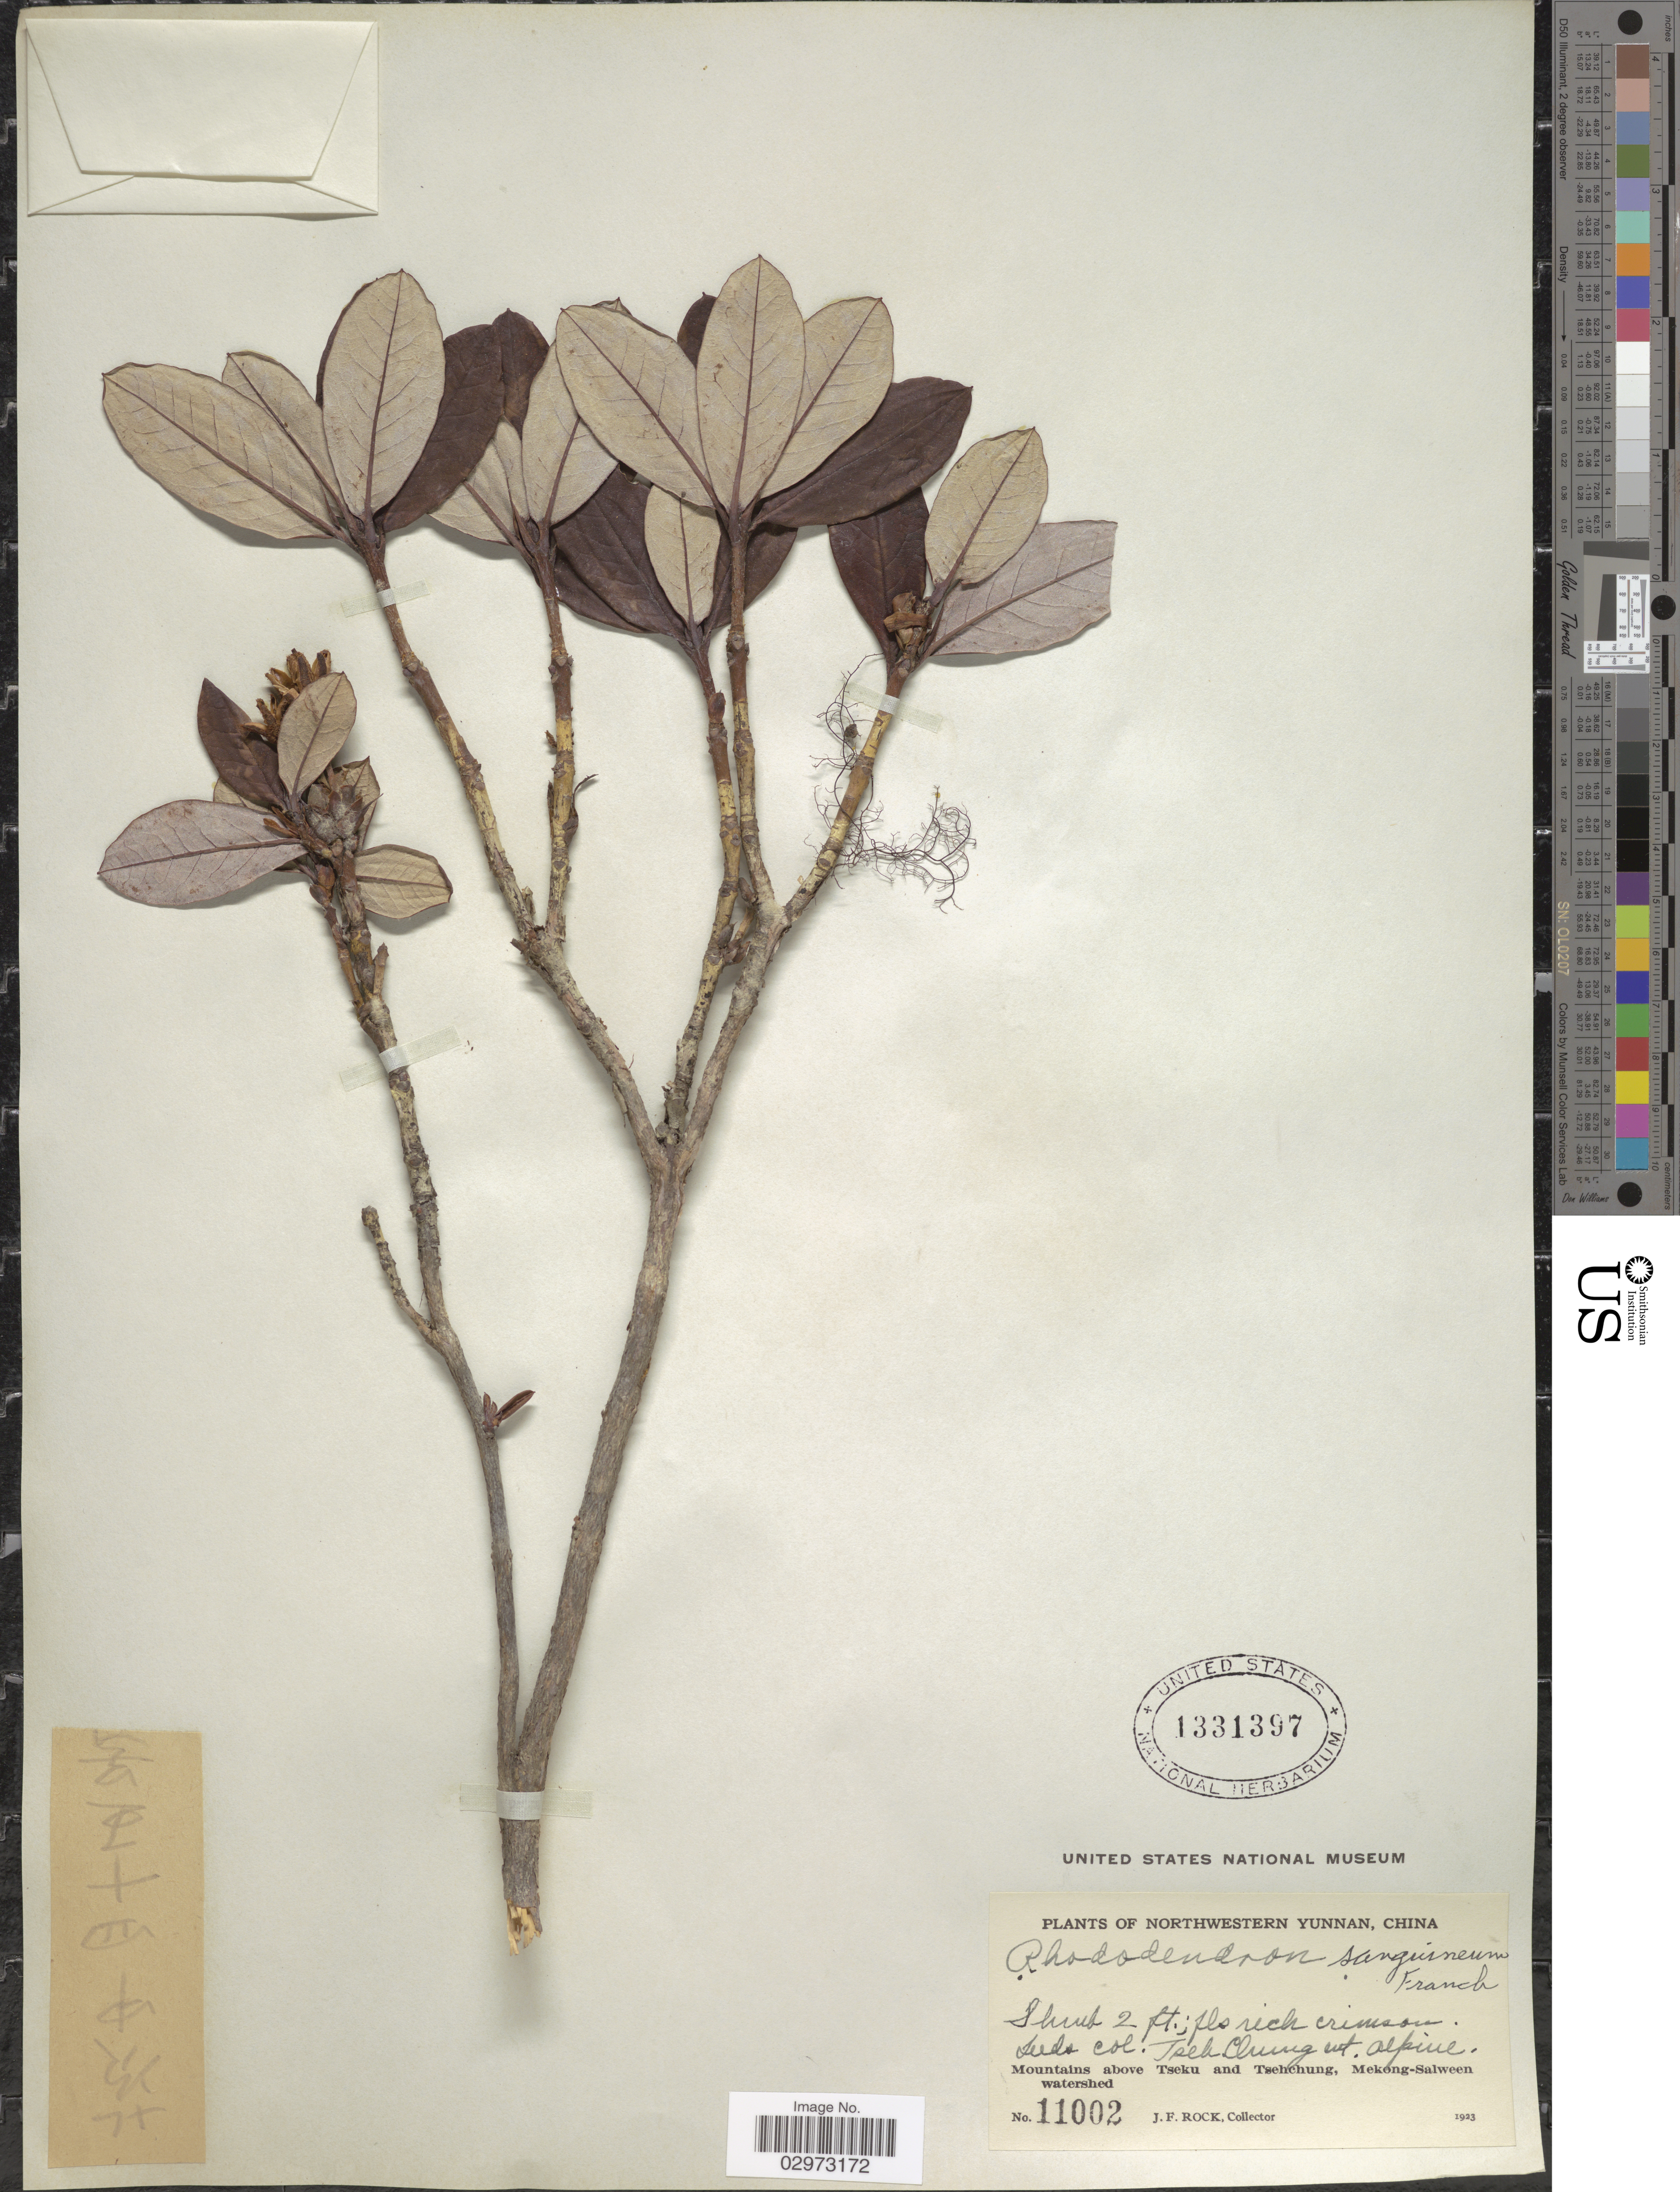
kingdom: Plantae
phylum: Tracheophyta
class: Magnoliopsida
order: Ericales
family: Ericaceae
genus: Rhododendron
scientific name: Rhododendron sanguineum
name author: Franch.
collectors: J. Rock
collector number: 11002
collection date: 1923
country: China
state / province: Yunnan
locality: Northwestern Yunnan. Tseh Chung mt. Alpine. Mountains above Tseku and Tsehchung, Mekong-Salween watershed.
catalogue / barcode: US 1331397